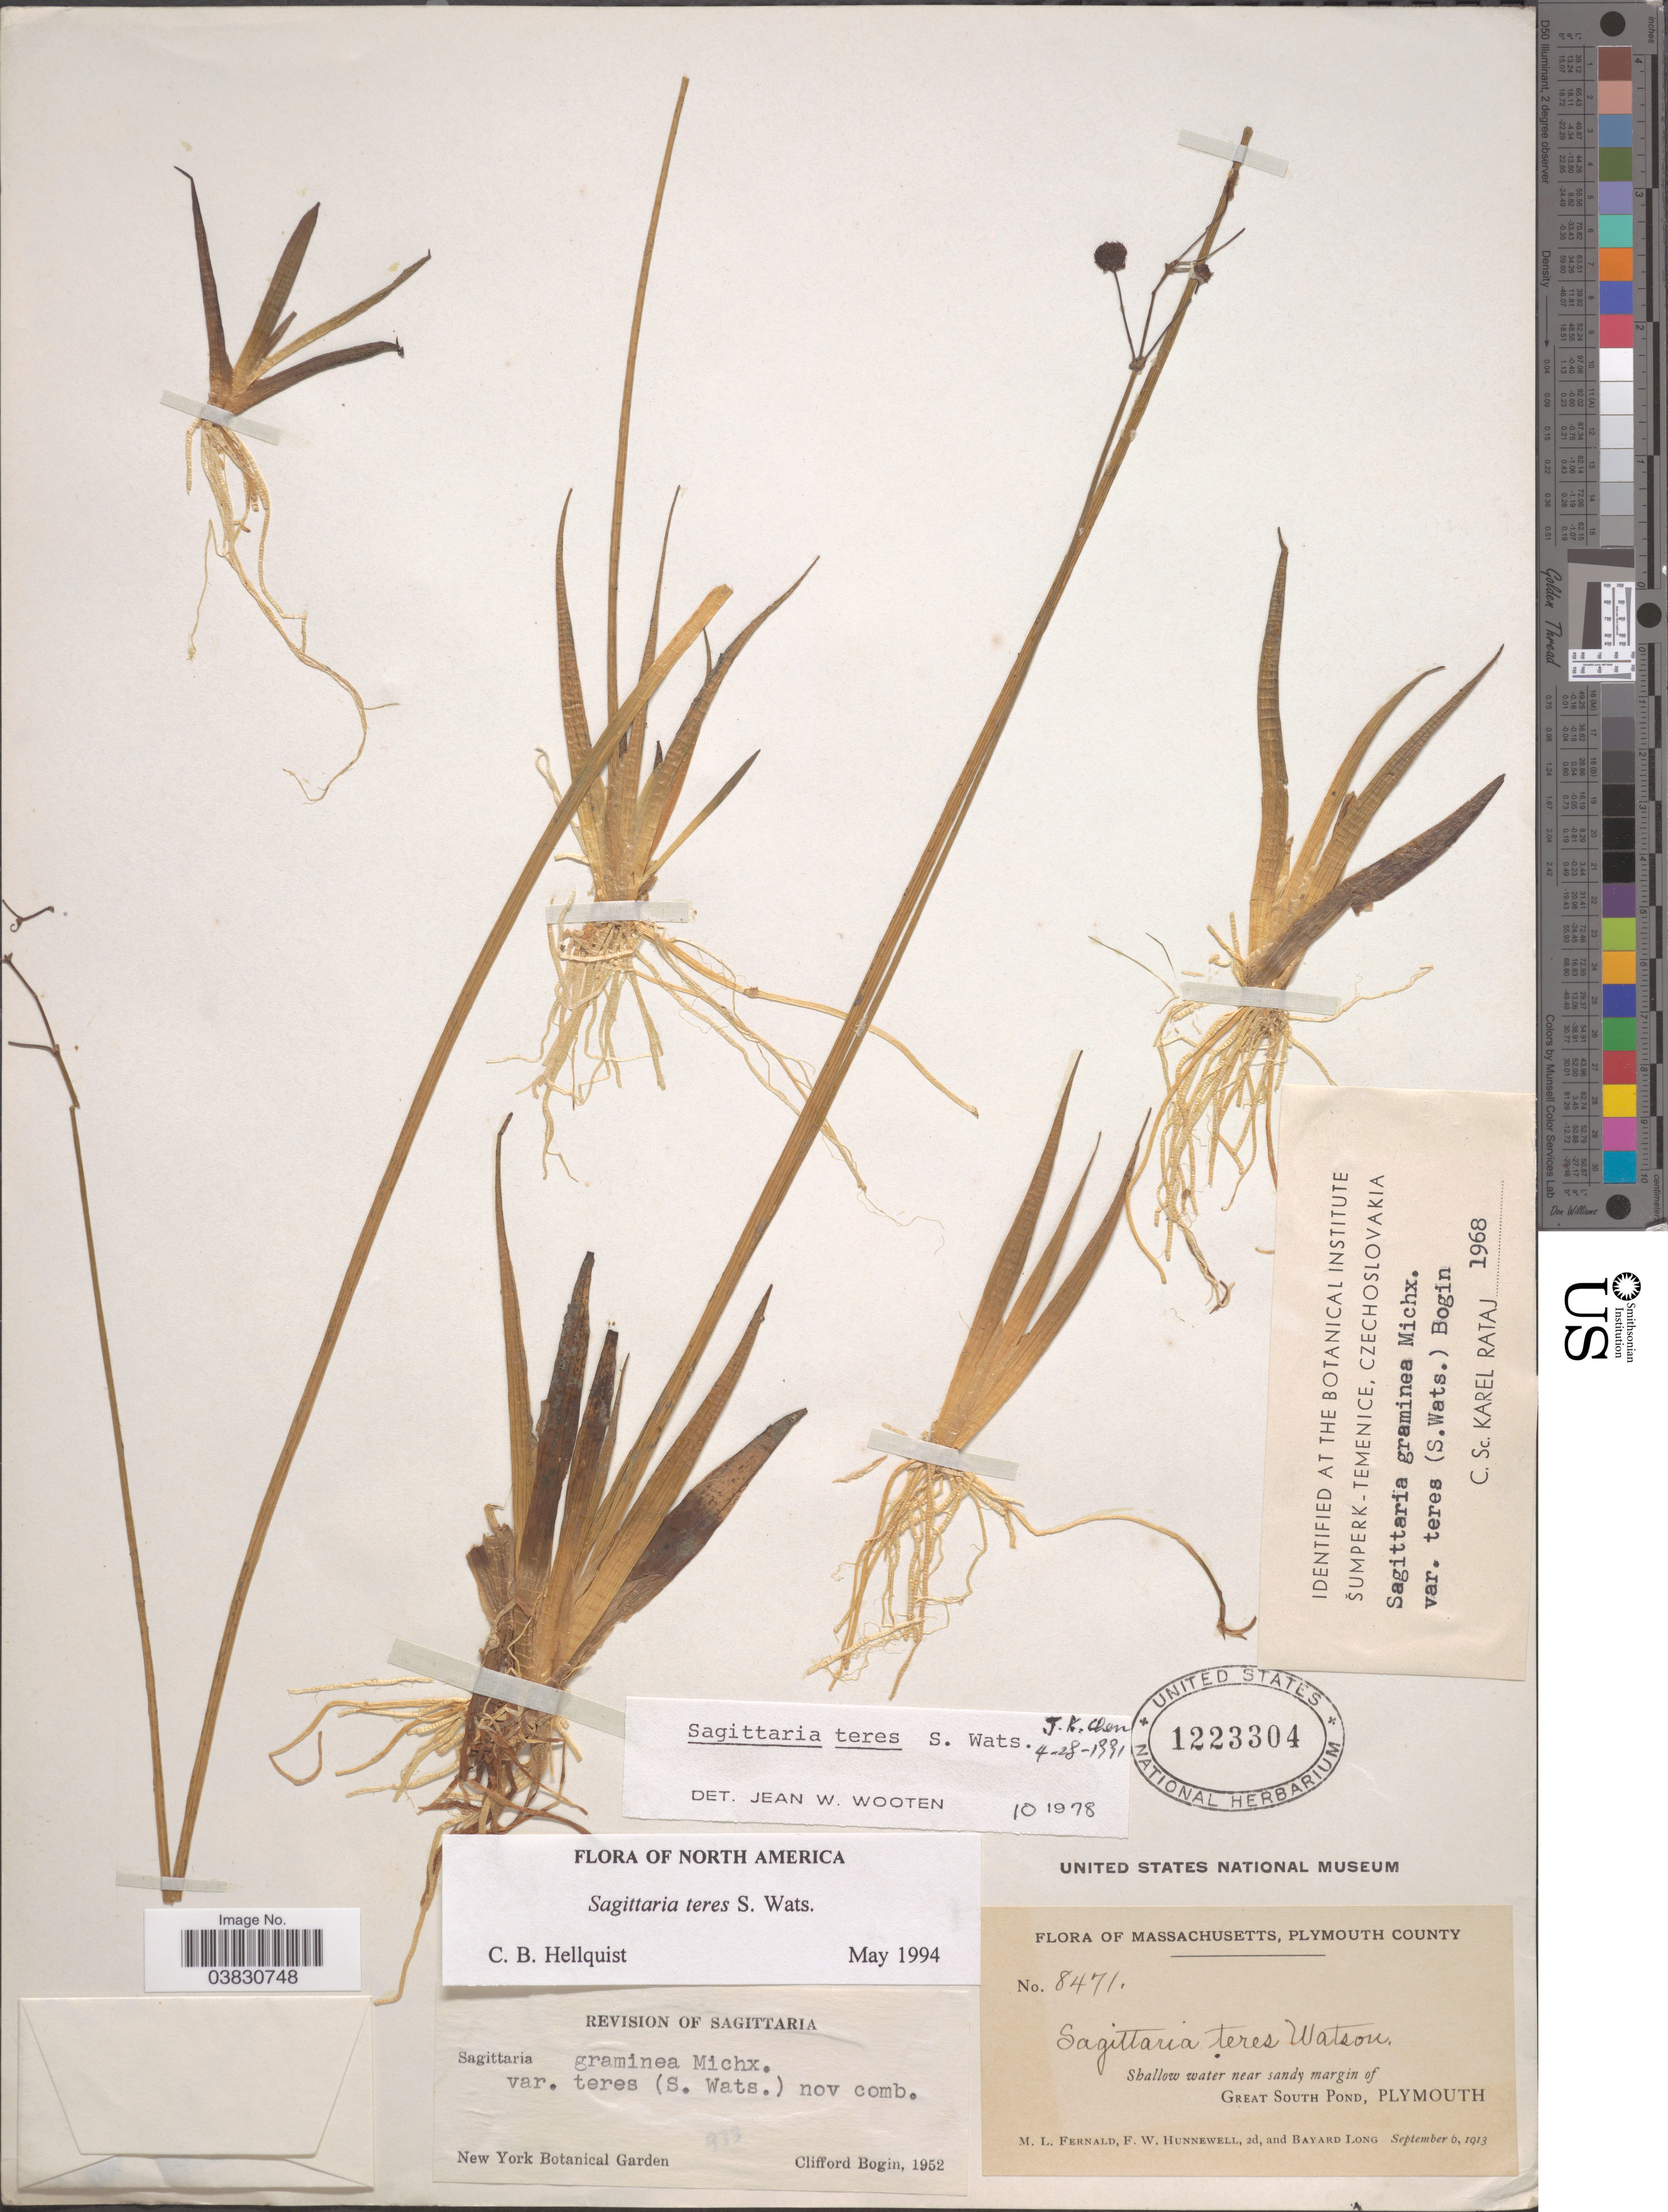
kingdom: Plantae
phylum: Tracheophyta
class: Liliopsida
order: Alismatales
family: Alismataceae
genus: Sagittaria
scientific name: Sagittaria teres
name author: S. Watson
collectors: M. L. Fernald, F. Hunnewell & B. Long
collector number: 8471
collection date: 1913-09-06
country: United States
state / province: Massachusetts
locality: Plymouth County. Shallow water near sandy margin of Great South Pond, Plymouth.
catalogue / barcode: US 1223304